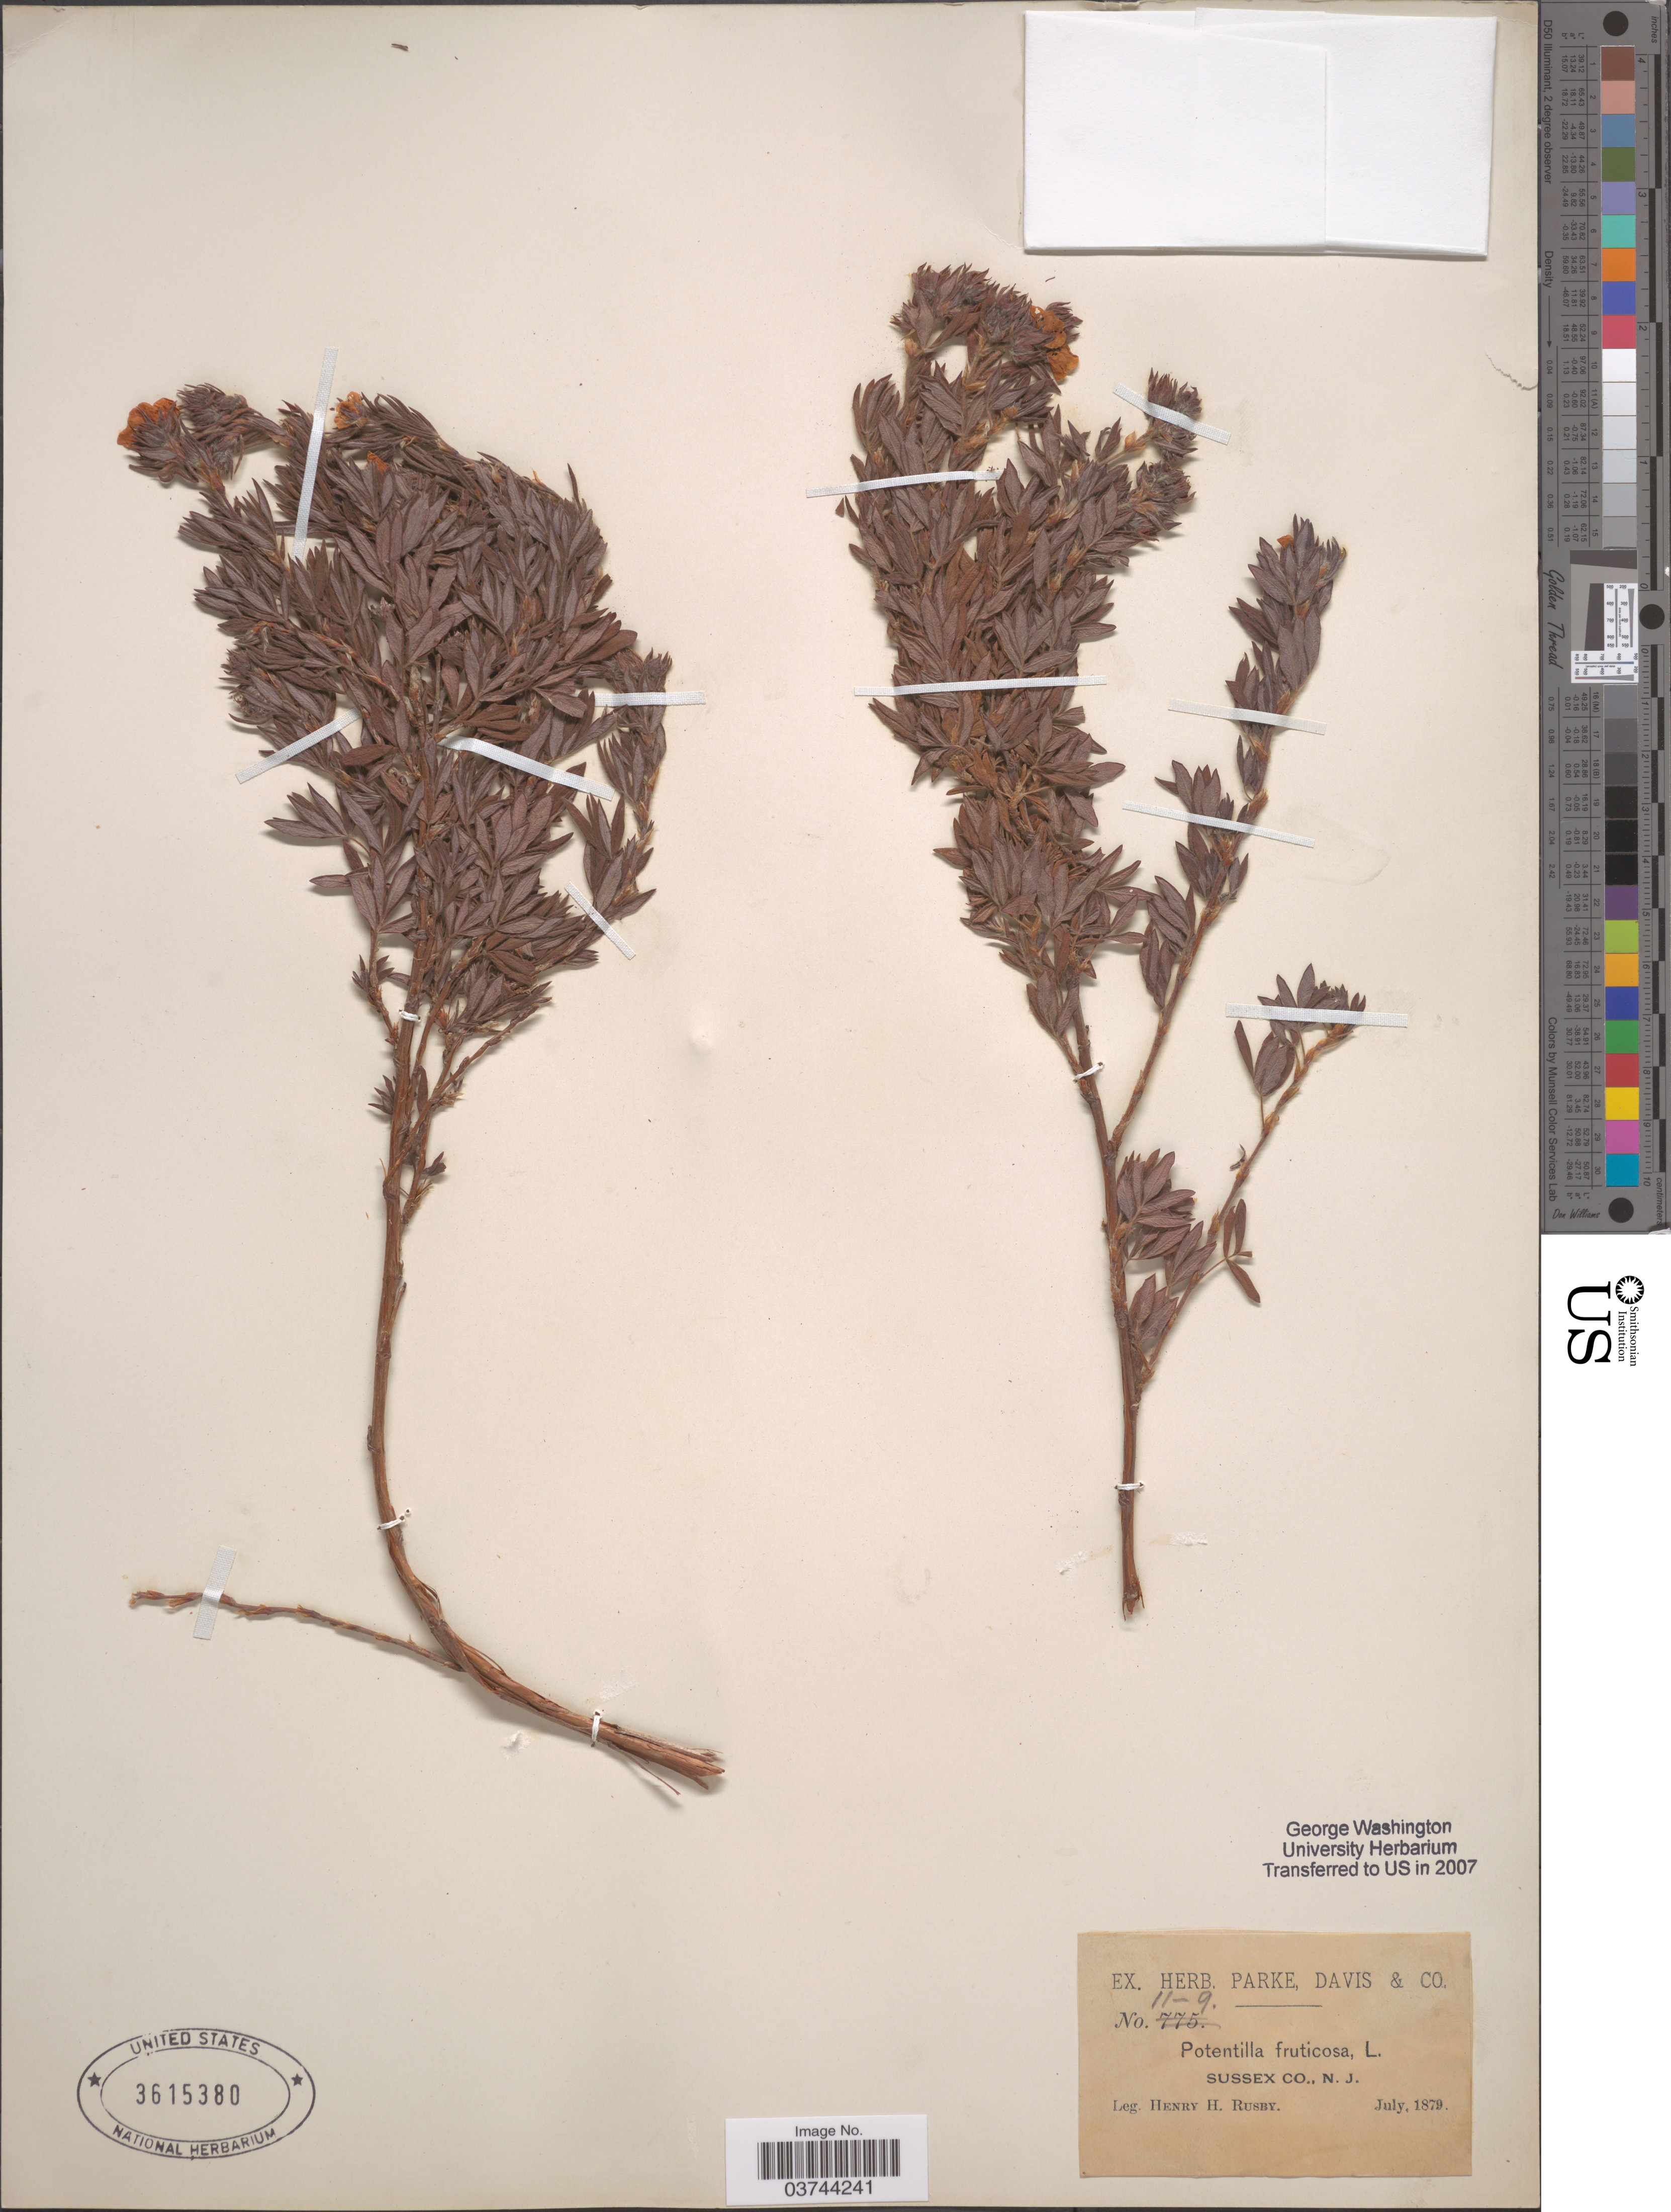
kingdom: Plantae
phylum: Tracheophyta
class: Magnoliopsida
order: Rosales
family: Rosaceae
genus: Dasiphora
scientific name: Dasiphora fruticosa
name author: (L.) Rydb.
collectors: H. H. Rusby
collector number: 11-9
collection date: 1879-07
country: United States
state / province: New Jersey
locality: Sussex Co.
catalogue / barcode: US 3615380